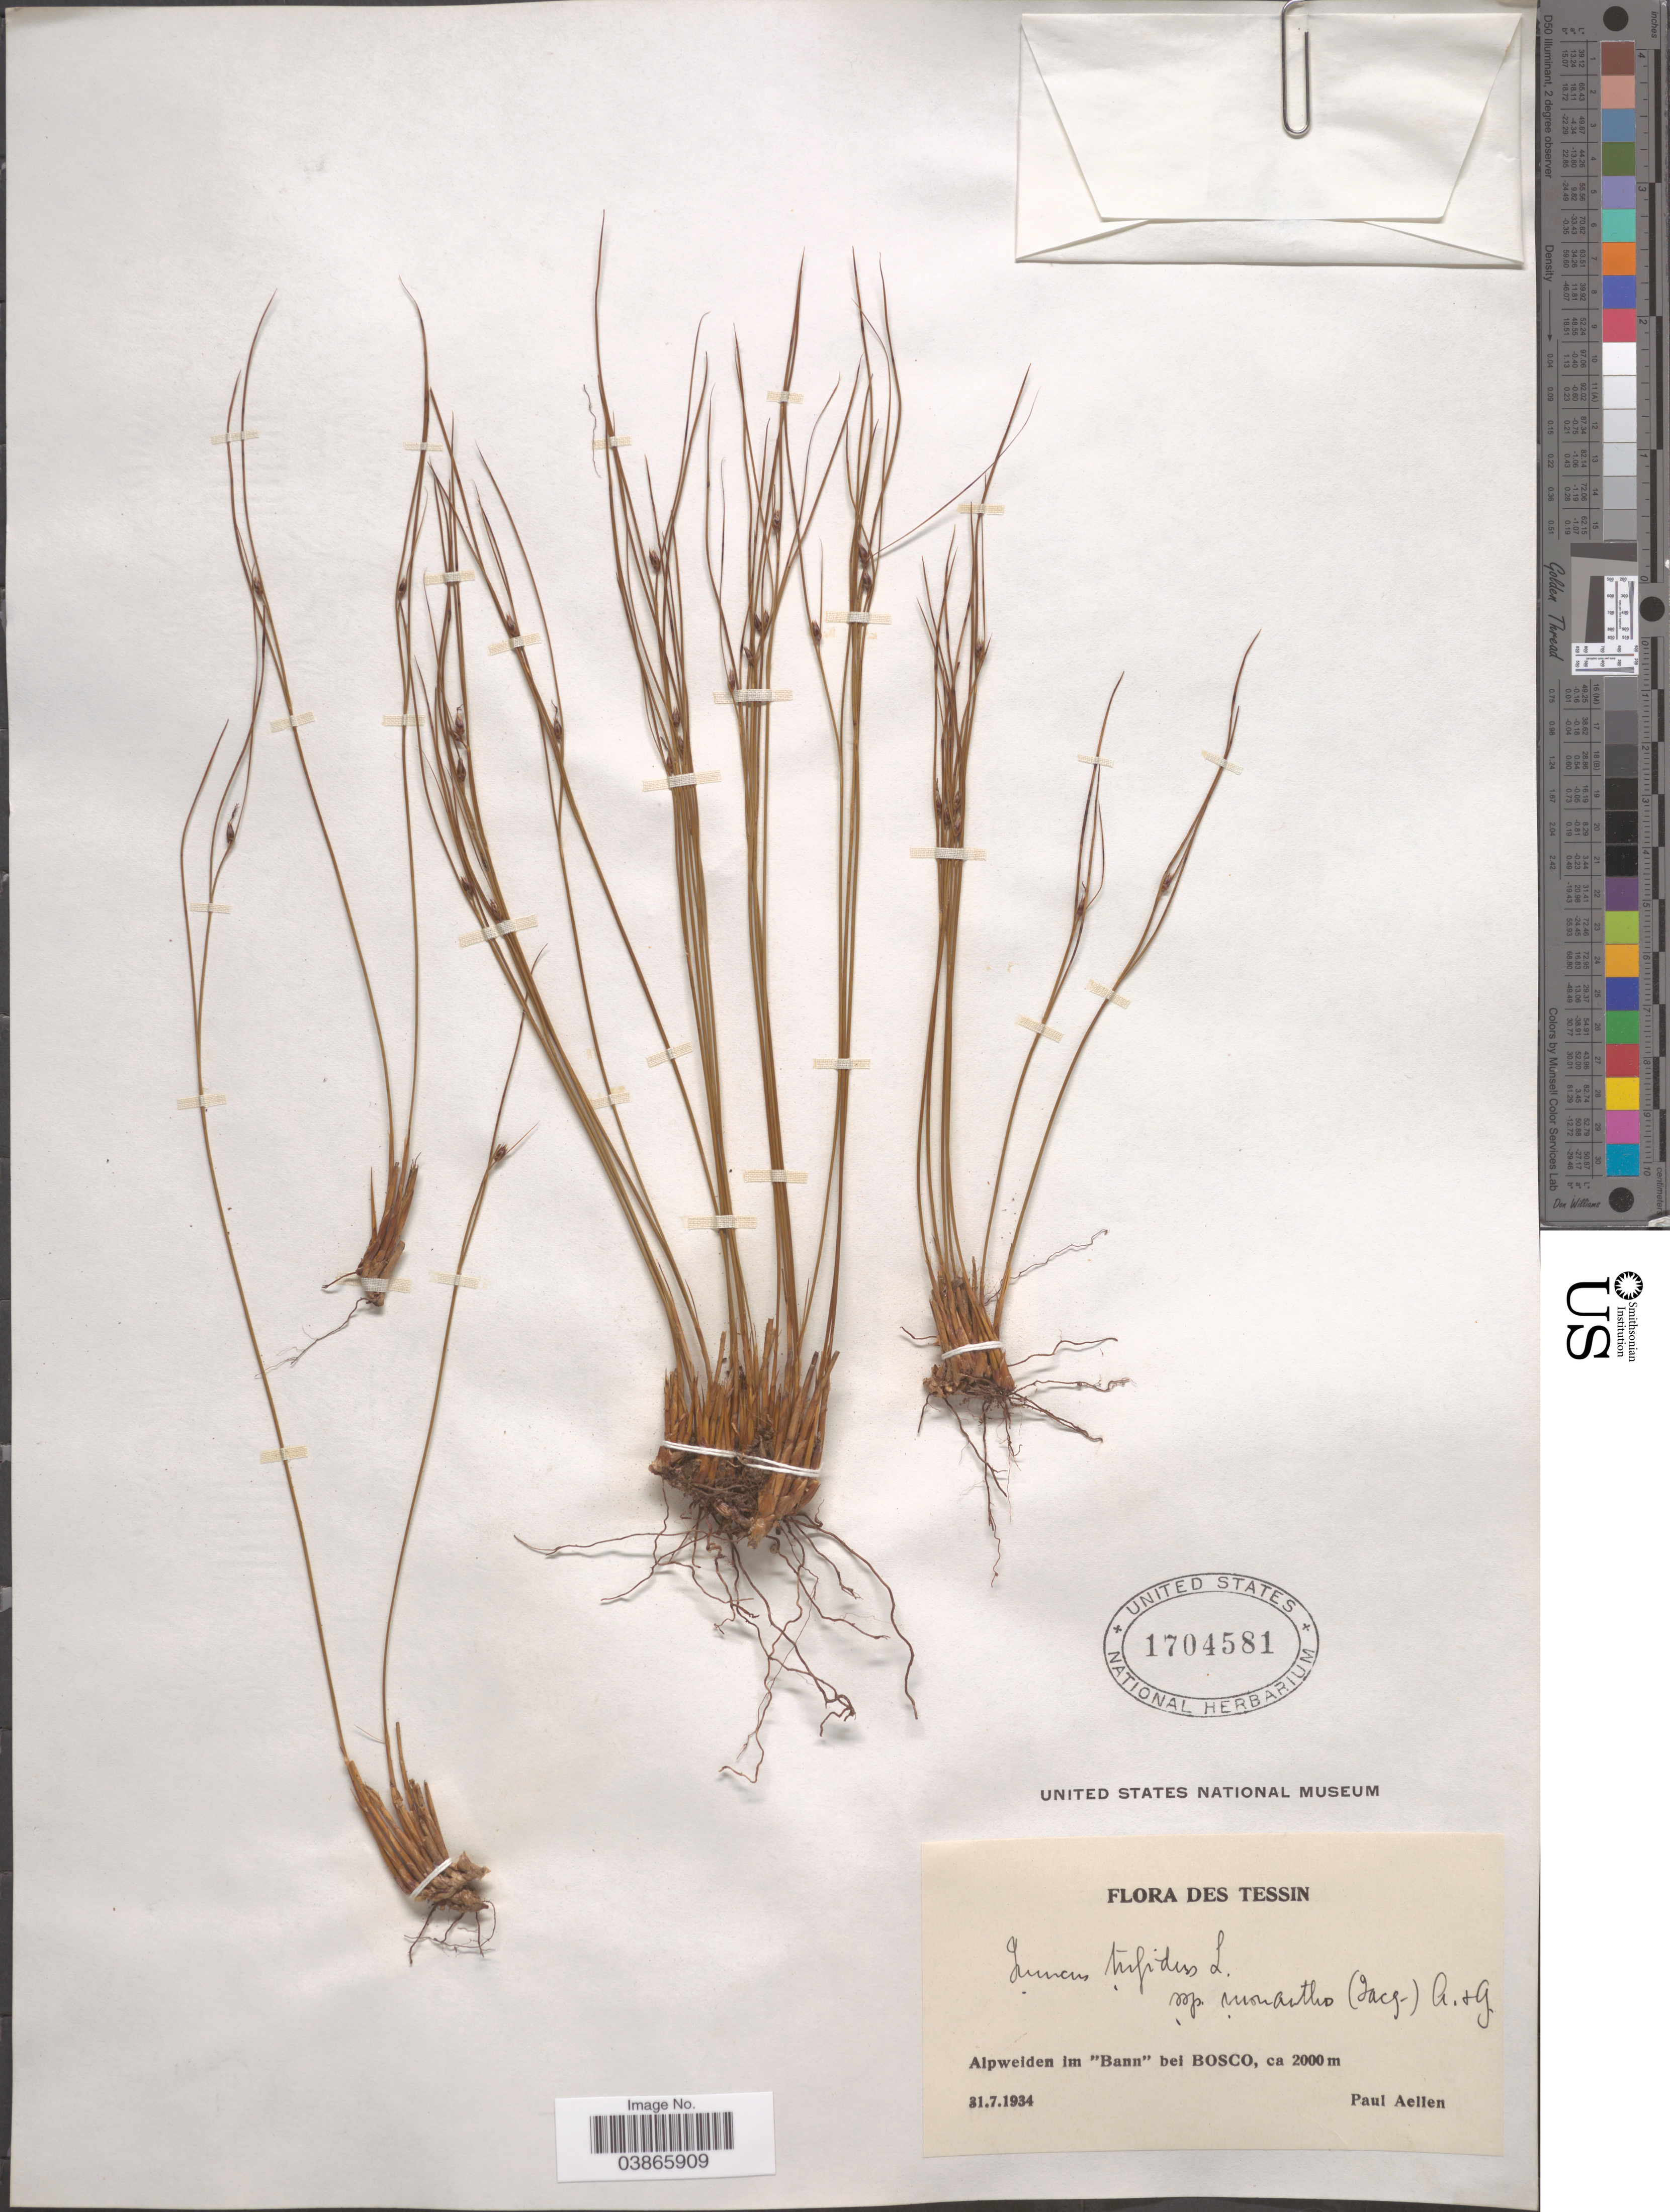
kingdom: Plantae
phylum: Tracheophyta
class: Liliopsida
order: Poales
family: Juncaceae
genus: Juncus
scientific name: Juncus trifidus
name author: L.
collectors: P. Aellen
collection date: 1934-07-31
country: Switzerland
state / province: Ticino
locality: Tessin. Alpweiden im "Bann" bei Bosco.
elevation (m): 2000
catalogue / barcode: US 1704581